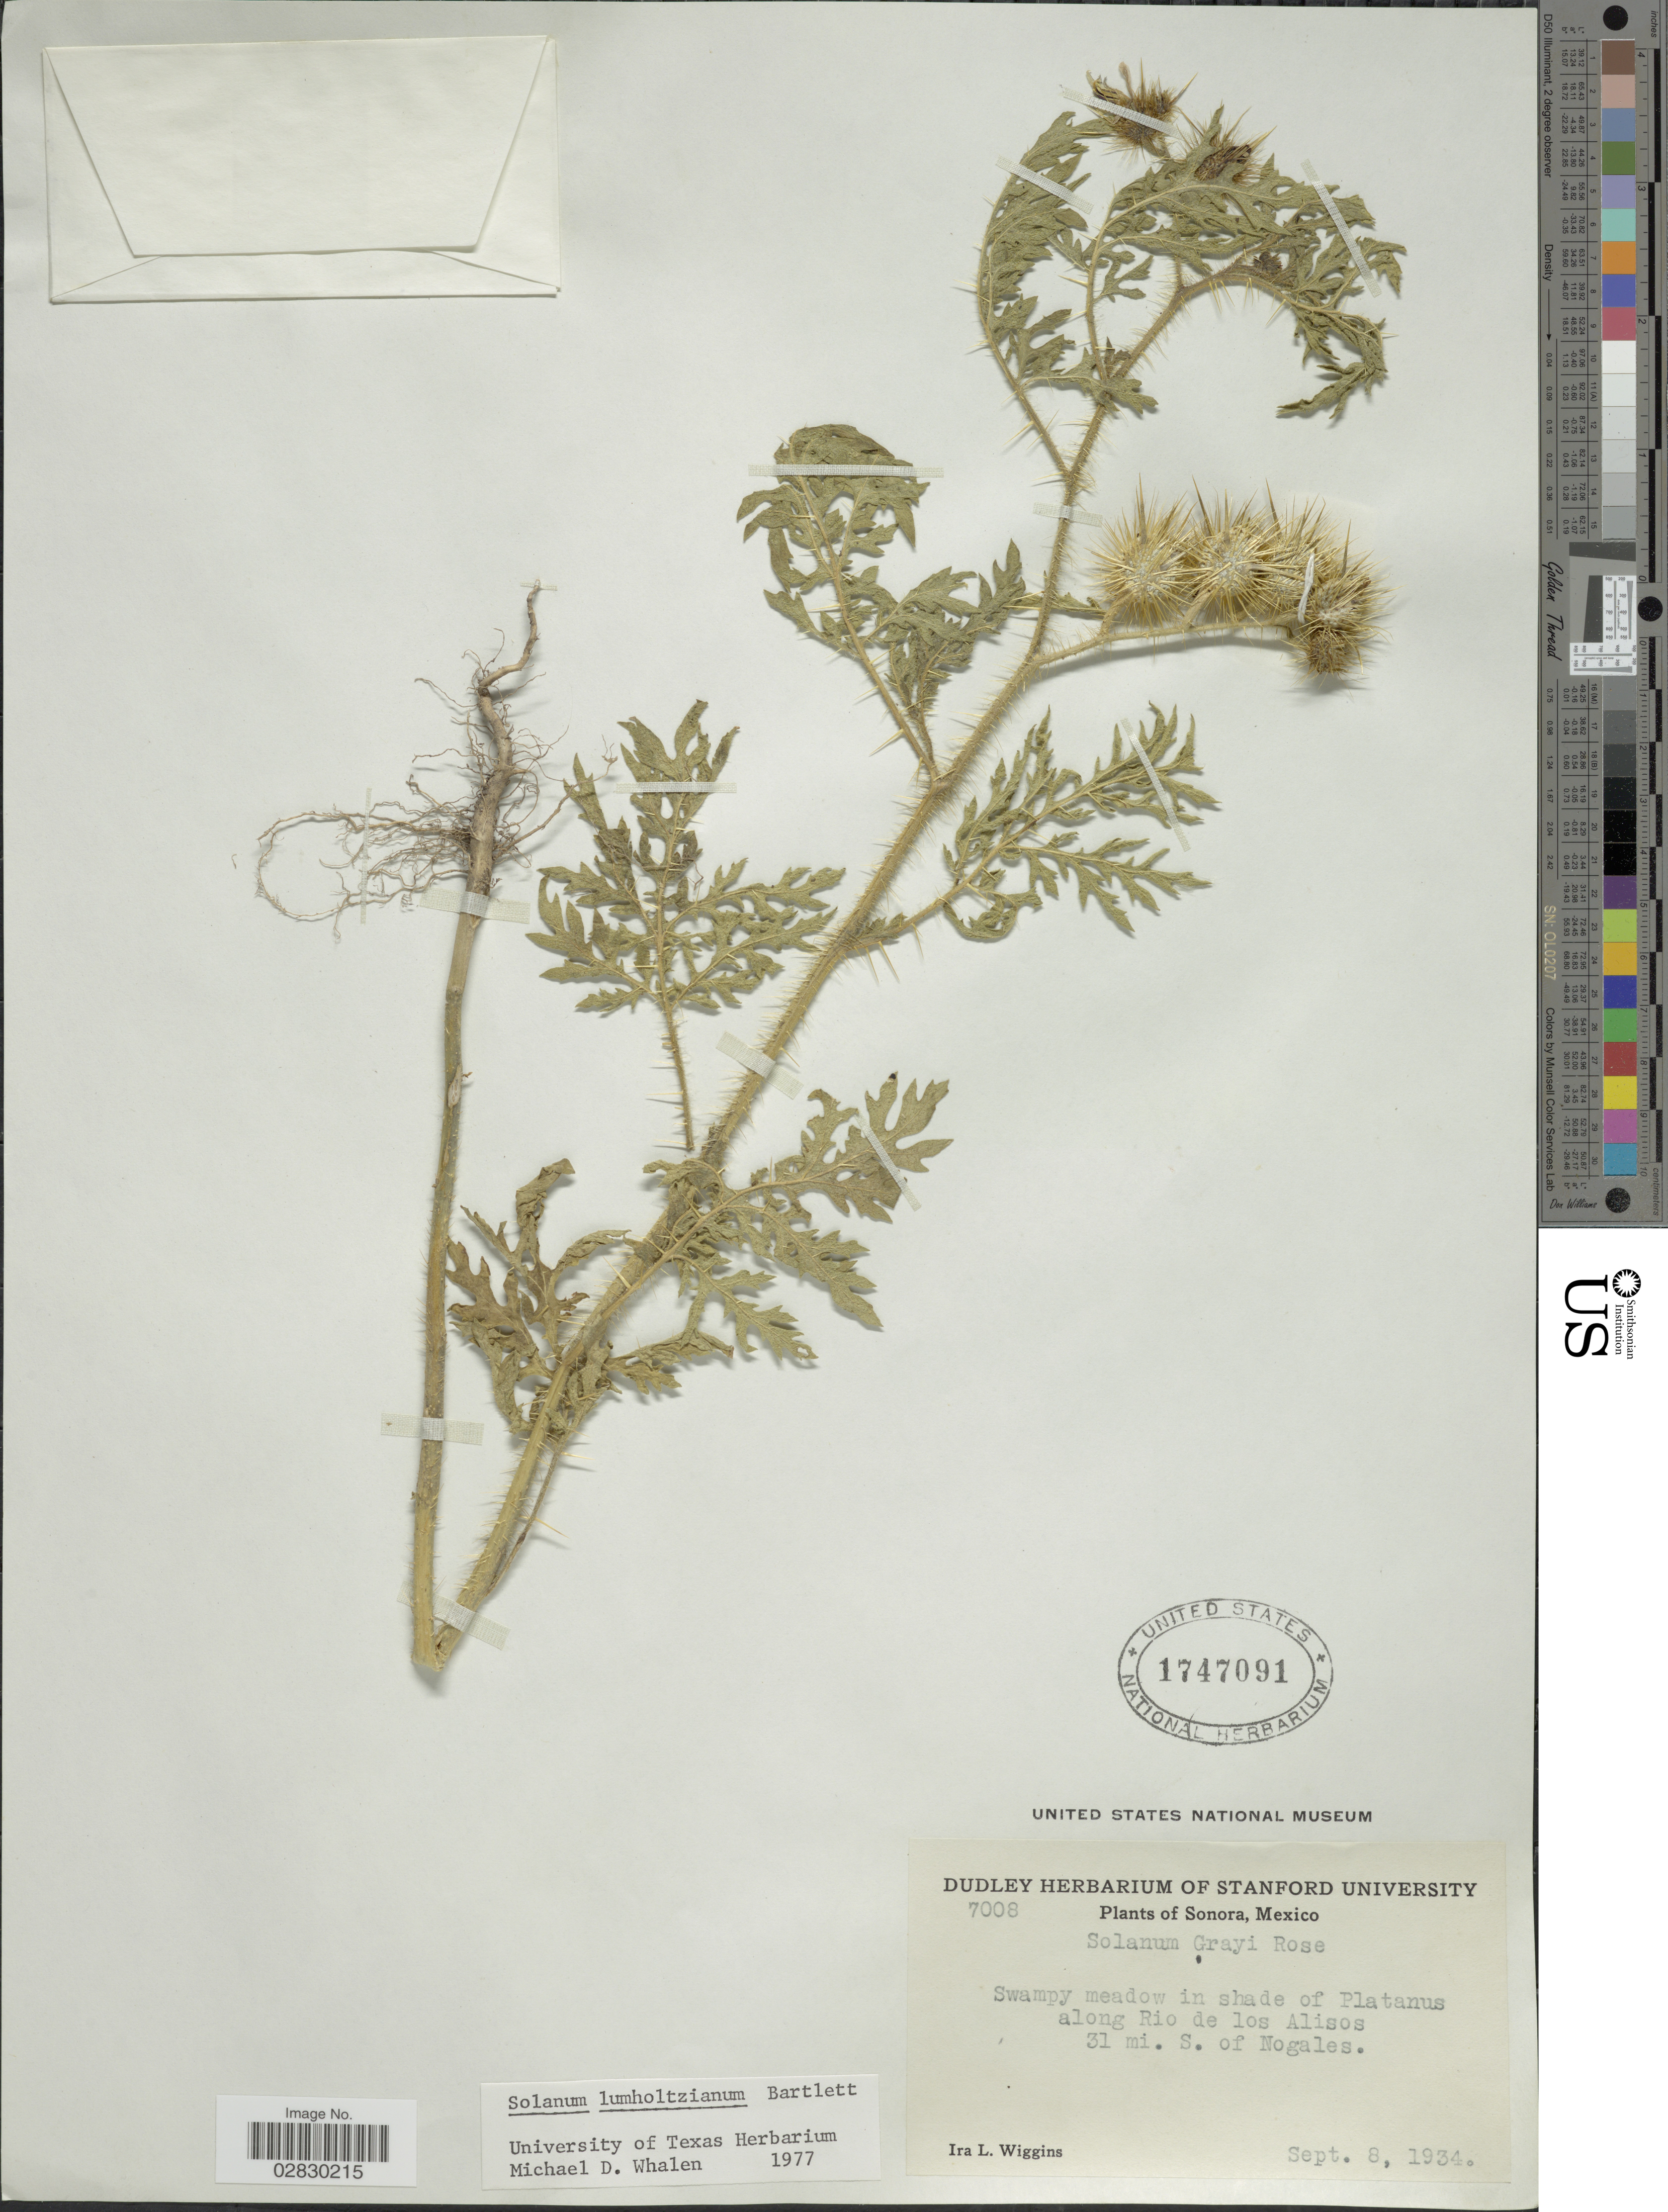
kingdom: Plantae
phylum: Tracheophyta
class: Magnoliopsida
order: Solanales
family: Solanaceae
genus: Solanum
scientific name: Solanum lumholtzianum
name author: Bartlett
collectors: I. L. Wiggins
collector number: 7008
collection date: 1934-09-08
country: Mexico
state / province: Sonora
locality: Along Rio de los Alisos 31 mi. S. of Nogales.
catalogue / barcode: US 1747091